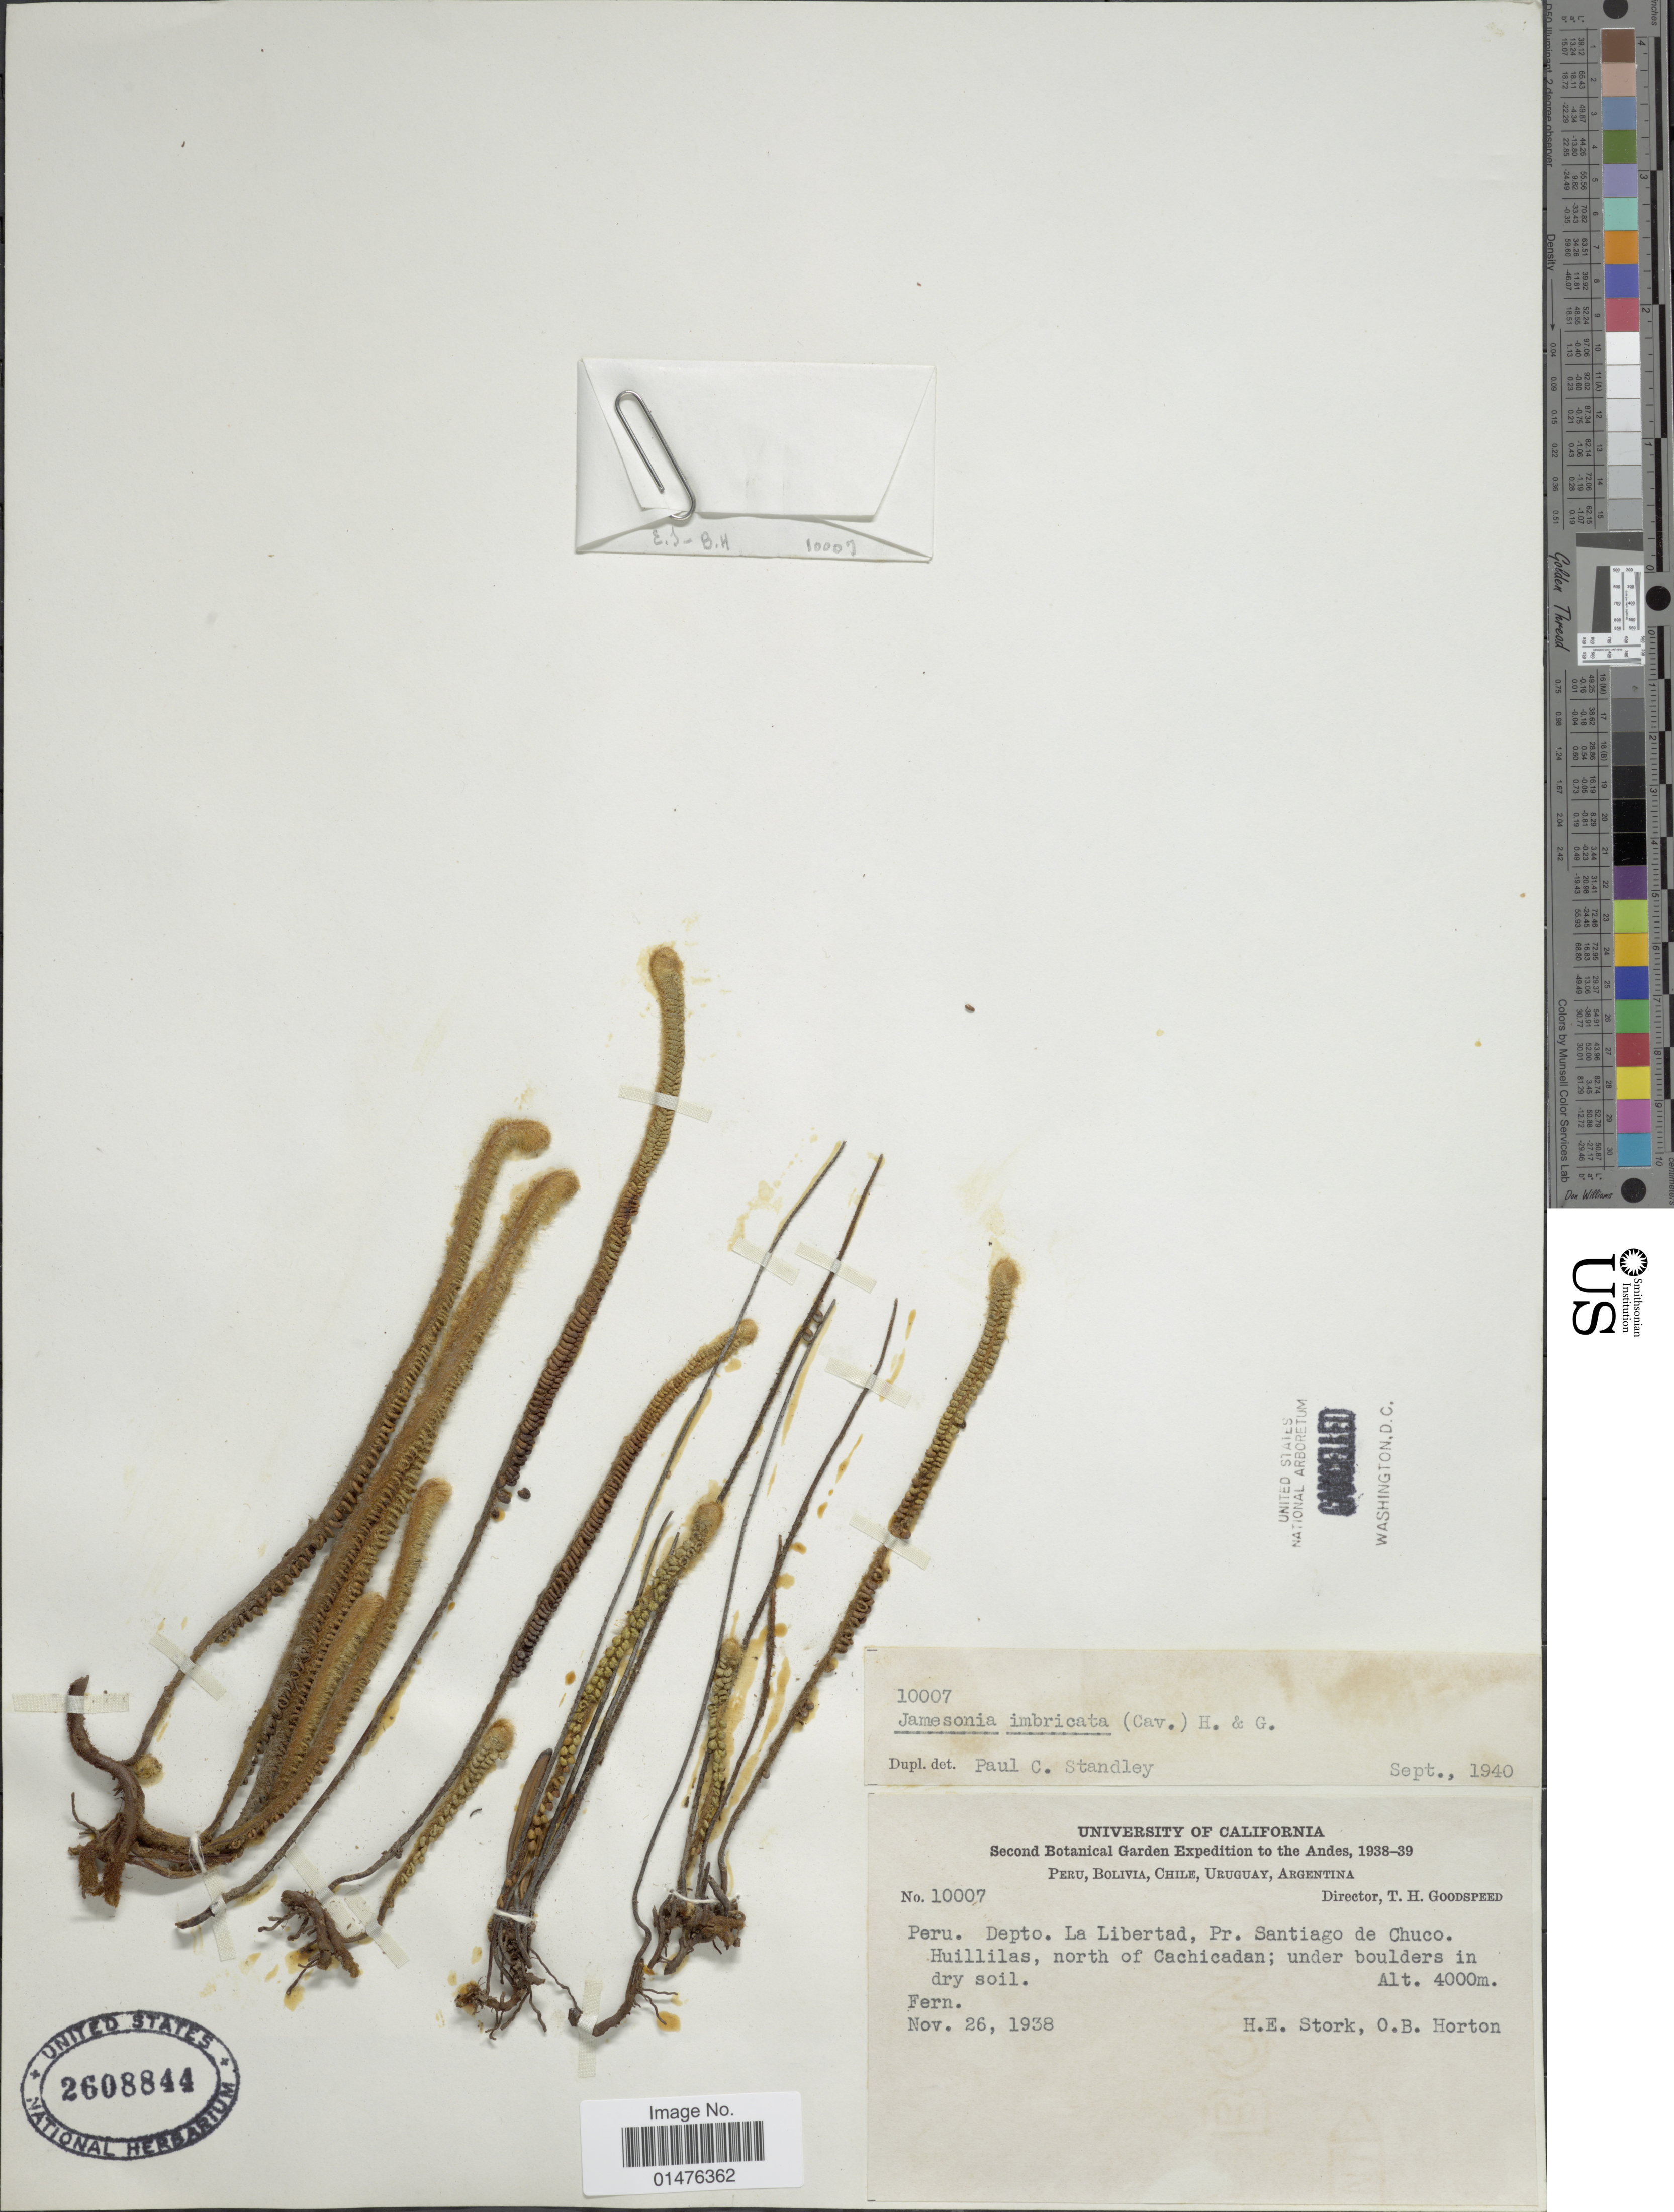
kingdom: Plantae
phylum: Tracheophyta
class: Polypodiopsida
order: Polypodiales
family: Pteridaceae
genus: Jamesonia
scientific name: Jamesonia peruviana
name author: A.F. Tryon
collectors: H. E. Stork & O. B. Horton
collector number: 10007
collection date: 1938-11-26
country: Peru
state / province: La Libertad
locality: Depto. La Libertad, pr Santiago de Chuco. Huillilas, north of Cachicadan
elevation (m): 4000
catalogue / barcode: US 2608844